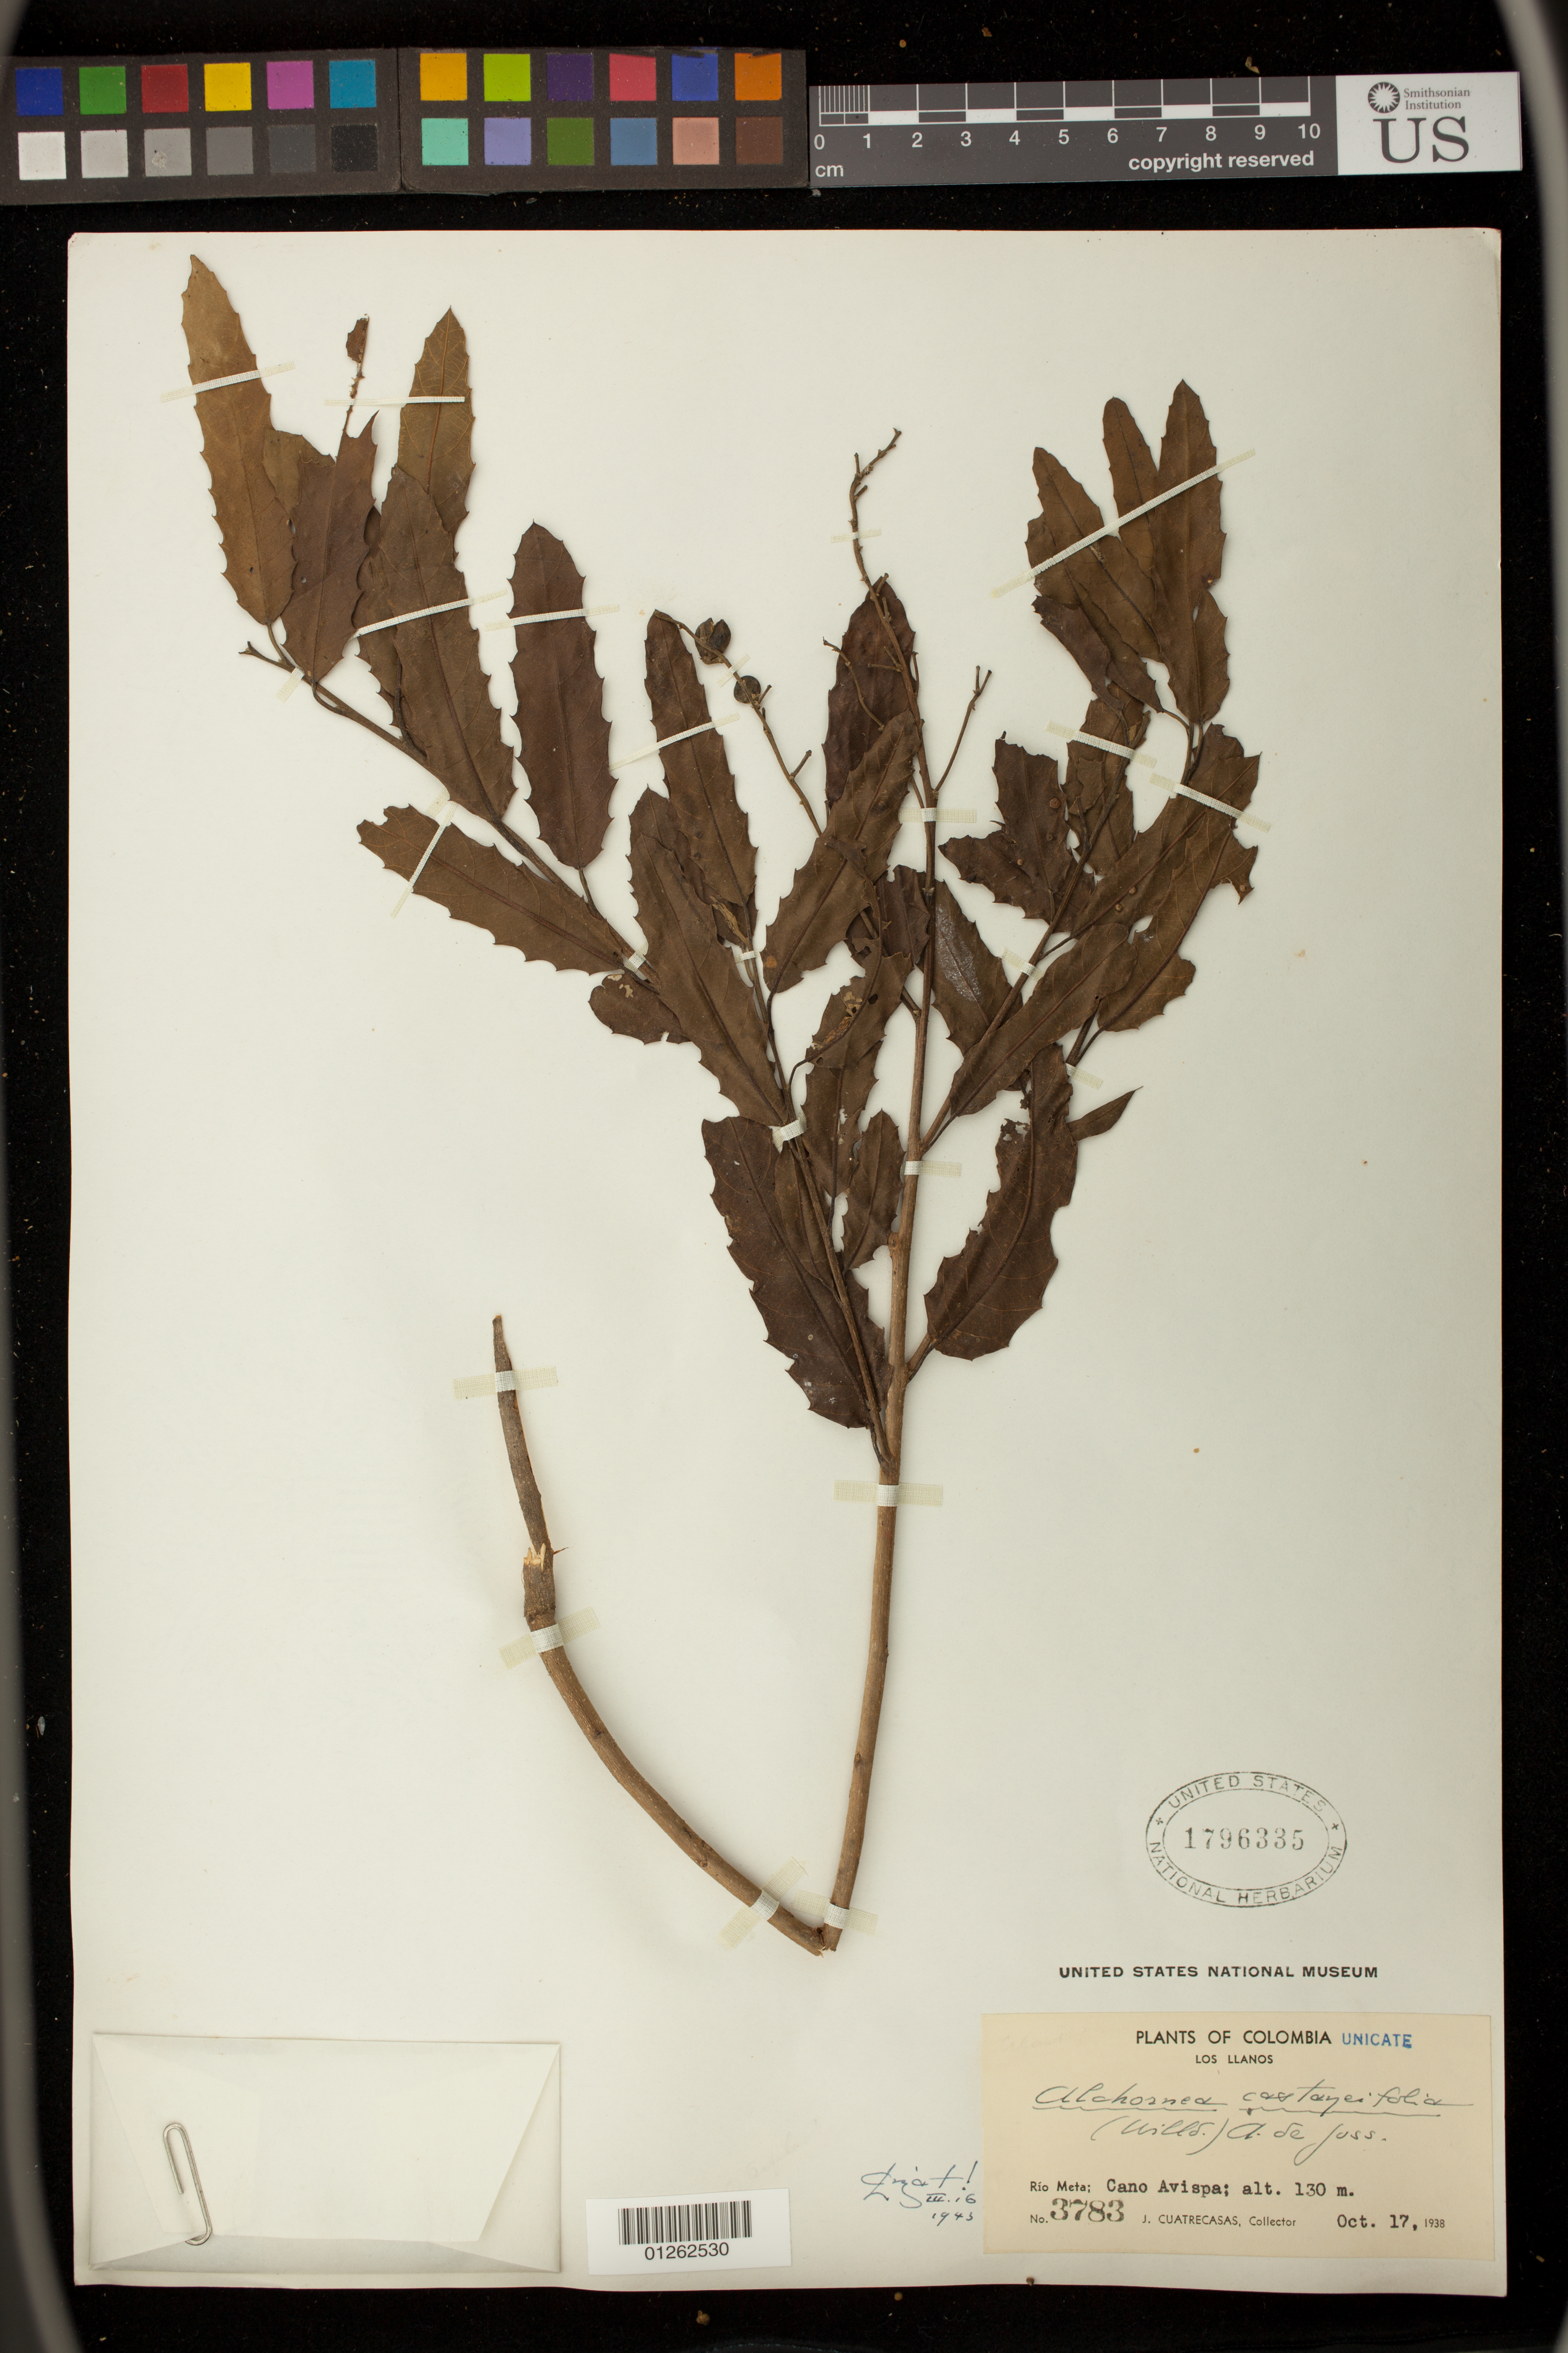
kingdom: Plantae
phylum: Tracheophyta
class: Magnoliopsida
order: Malpighiales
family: Euphorbiaceae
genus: Alchornea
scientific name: Alchornea castaneifolia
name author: (Willd.) A. Juss.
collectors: J. Cuatrecasas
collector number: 3783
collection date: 1938-10-17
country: Colombia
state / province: Vichada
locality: Rio Meta: Cano Avispa.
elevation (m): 130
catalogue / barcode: US 1796335